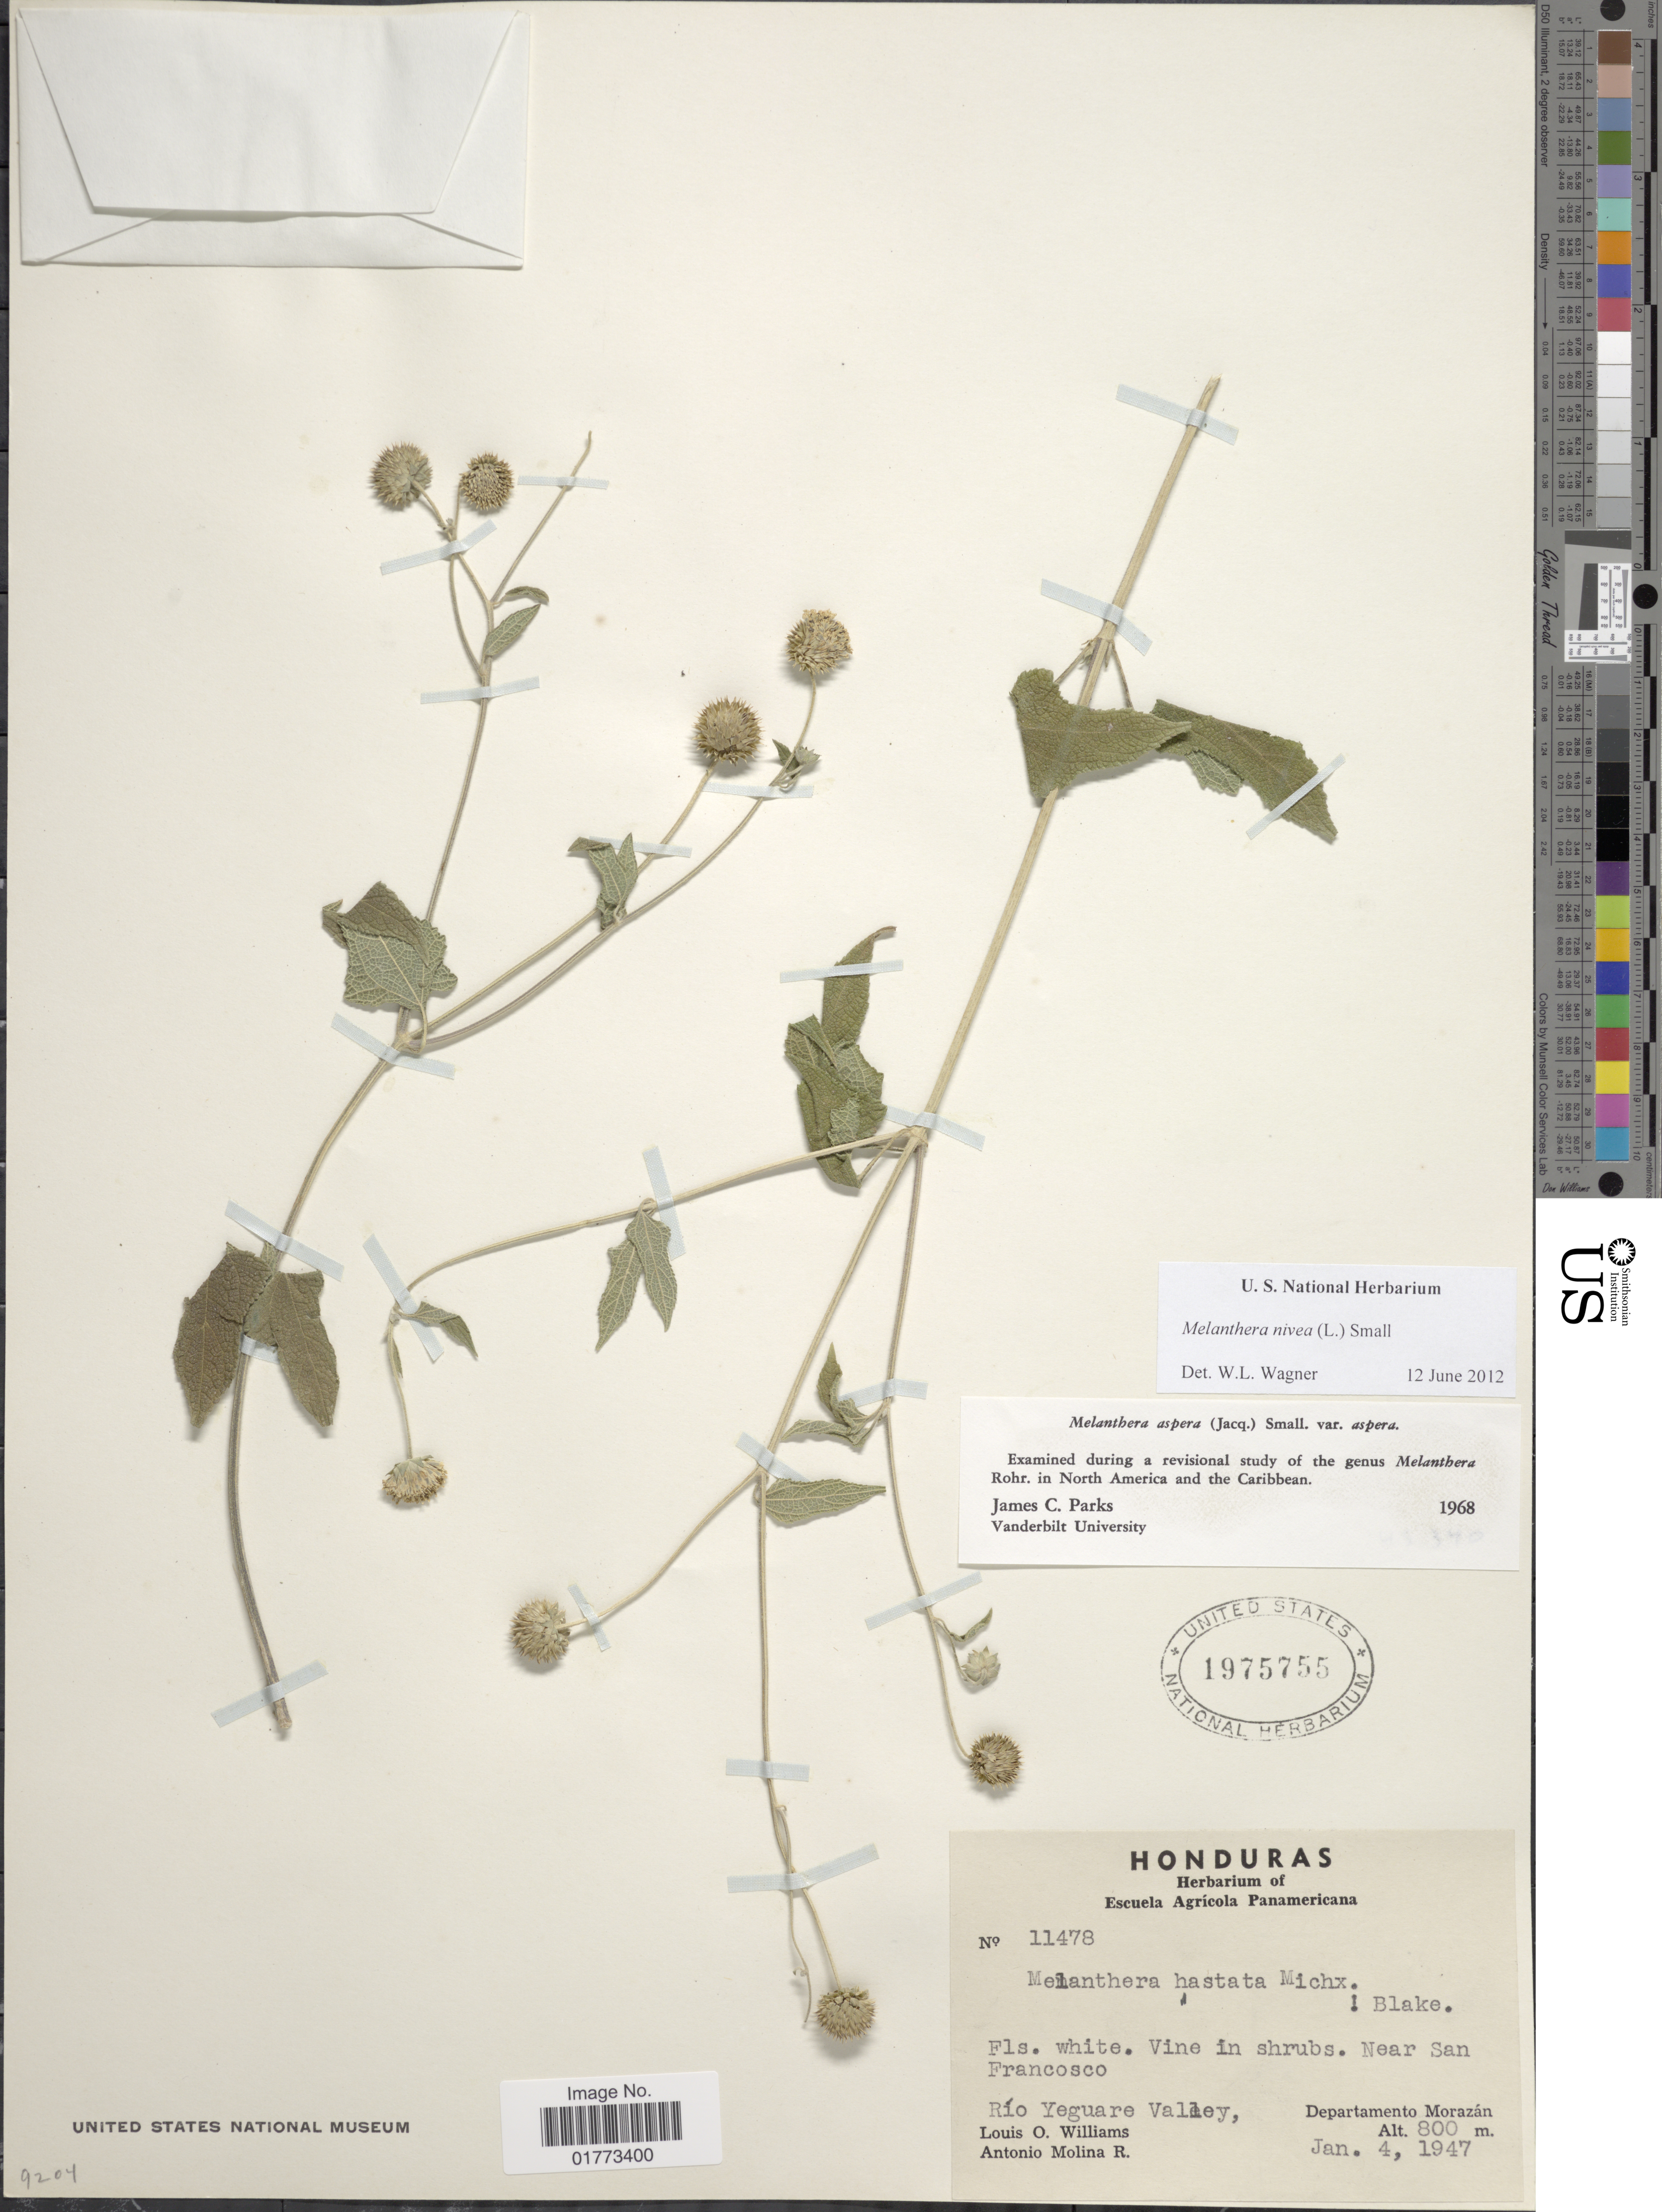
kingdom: Plantae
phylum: Tracheophyta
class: Magnoliopsida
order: Asterales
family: Asteraceae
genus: Melanthera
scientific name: Melanthera nivea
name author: (L.) Small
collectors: L. O. Williams & A. Molina R.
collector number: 11478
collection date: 1947-01-04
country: Honduras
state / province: Fco. Morazán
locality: Near San Francosco, Río Yeguare Valley, Departamento Morazán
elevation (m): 800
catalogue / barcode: US 1975755